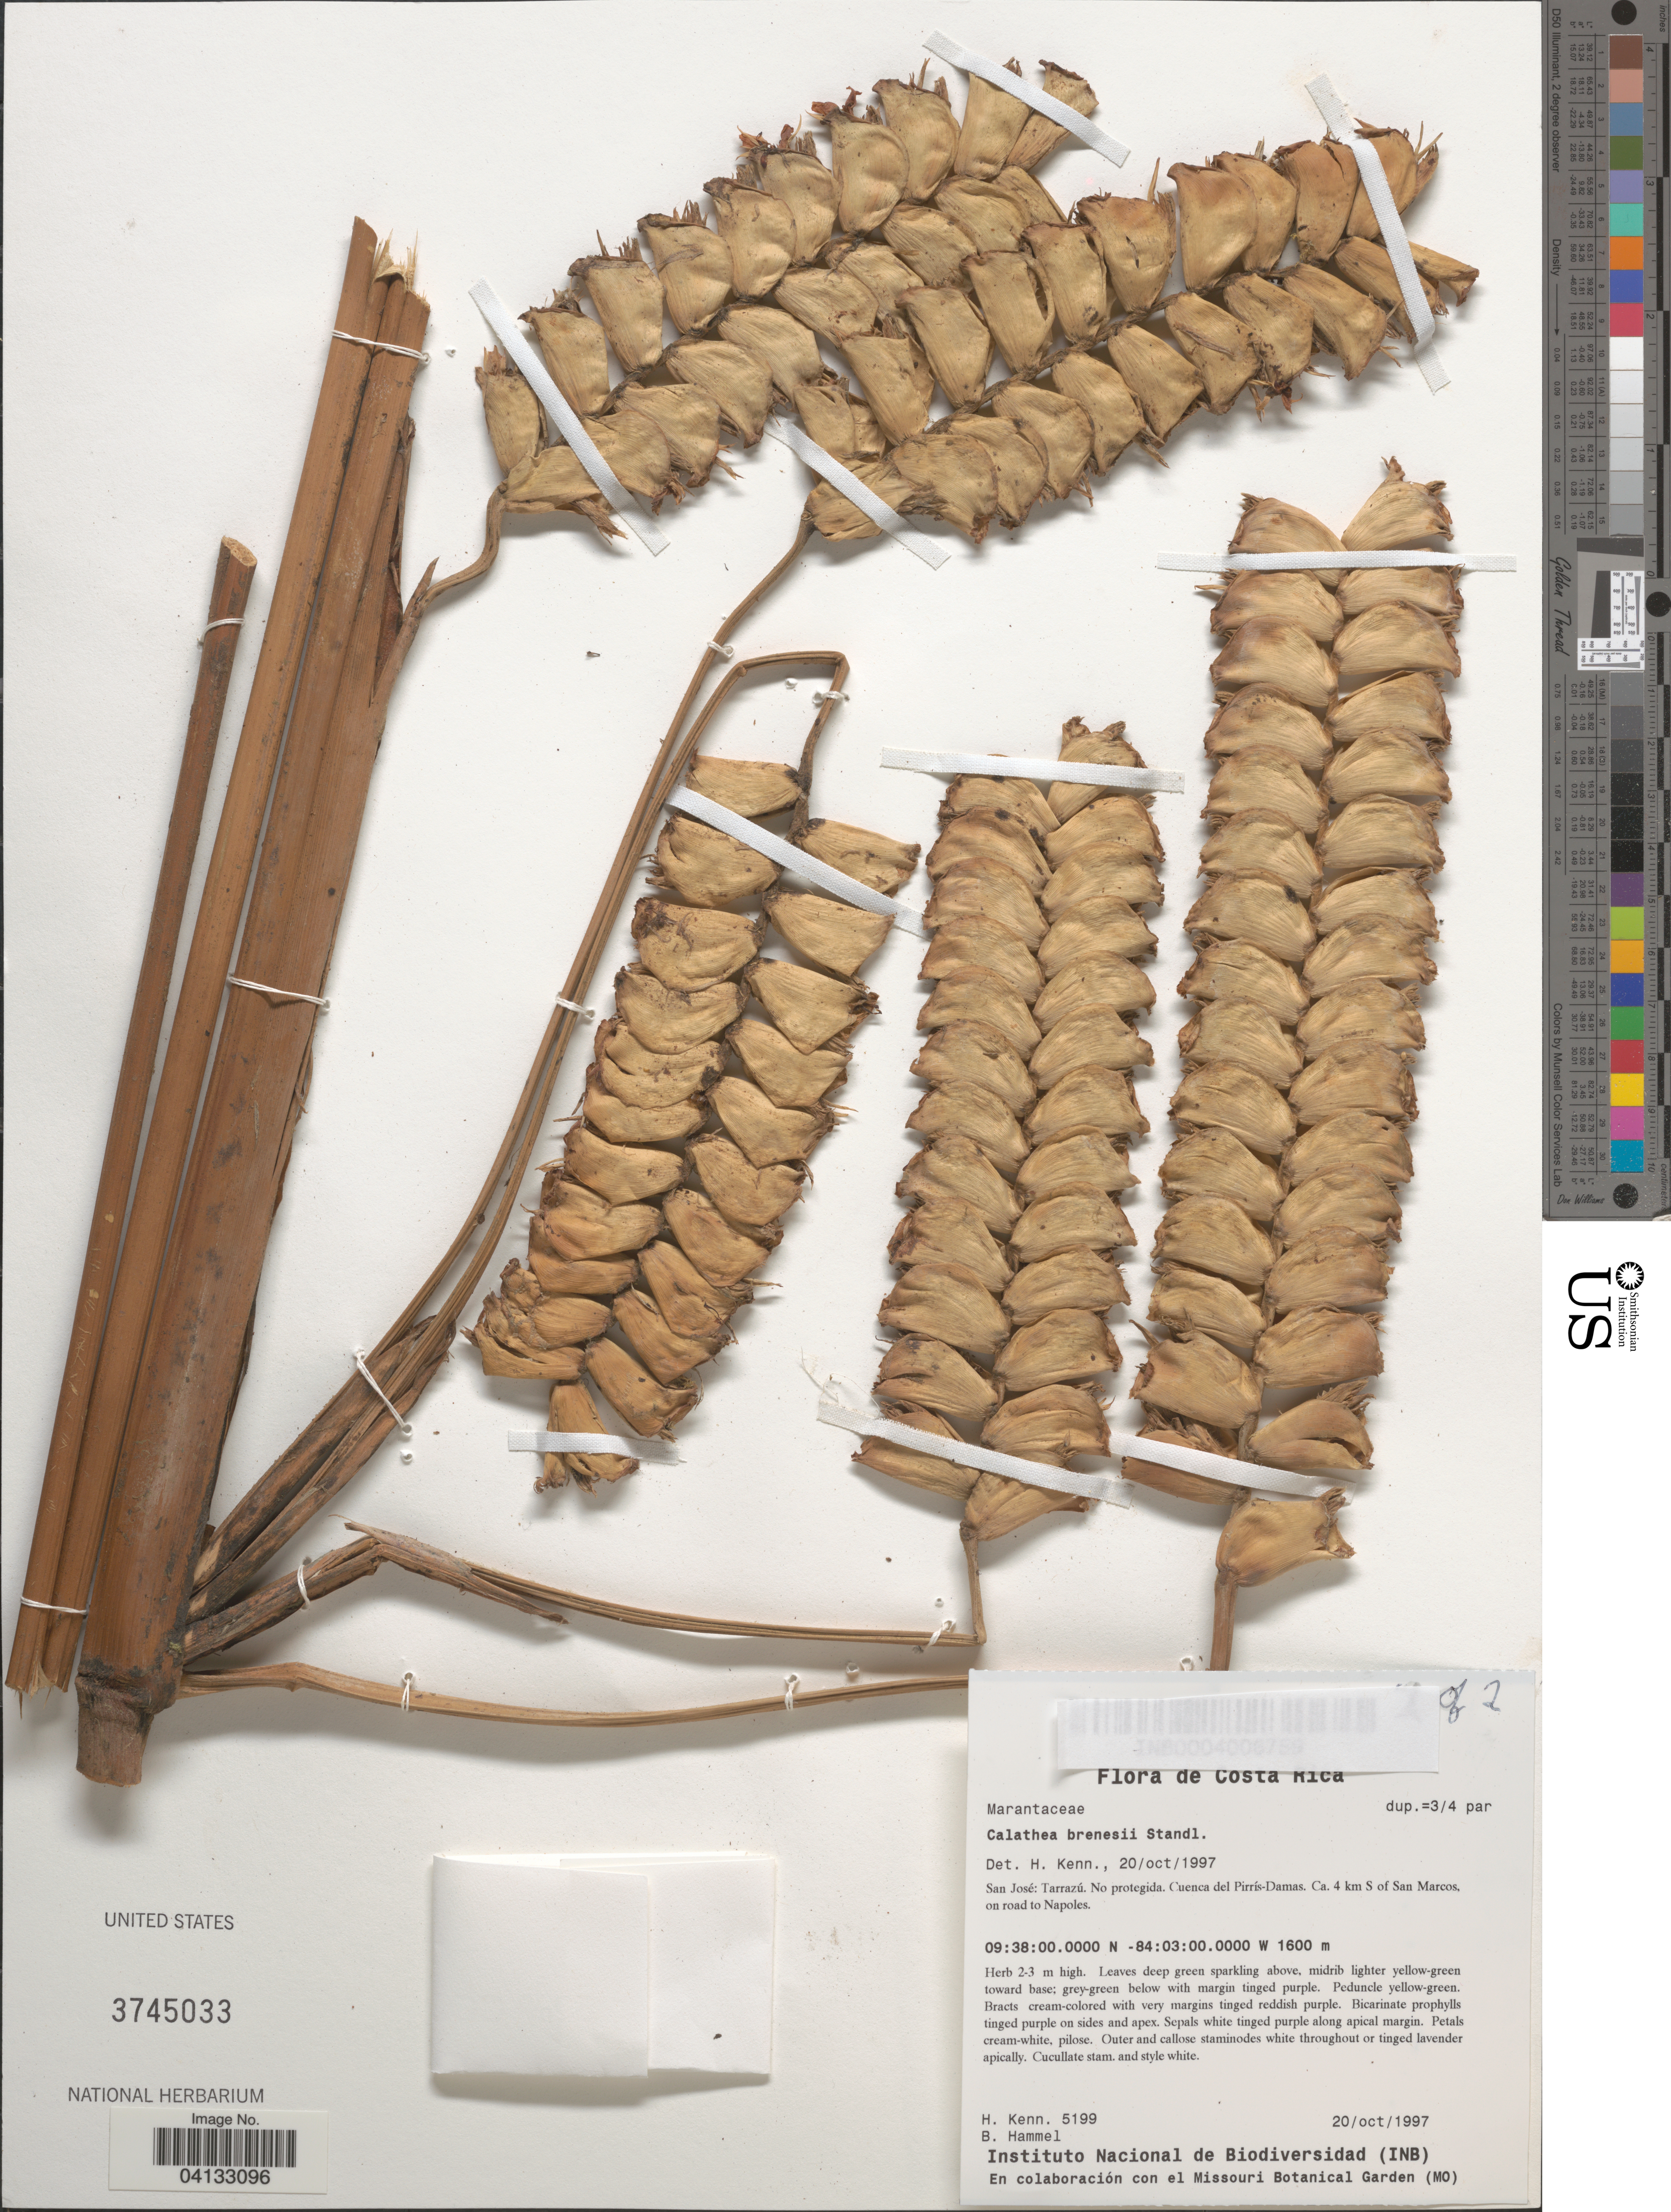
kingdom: Plantae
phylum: Tracheophyta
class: Liliopsida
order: Zingiberales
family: Marantaceae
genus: Calathea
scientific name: Calathea brenesii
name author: Standl.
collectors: H. Kenn. & B. Hammel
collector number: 5199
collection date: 1997-10-20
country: Costa Rica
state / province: San José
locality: Tarrazú. No protegida. Cuenca del Pirrís-Damas. Ca. 4 km S of San Marcos, on road to Napoles.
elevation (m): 1600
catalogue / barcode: US 3745033